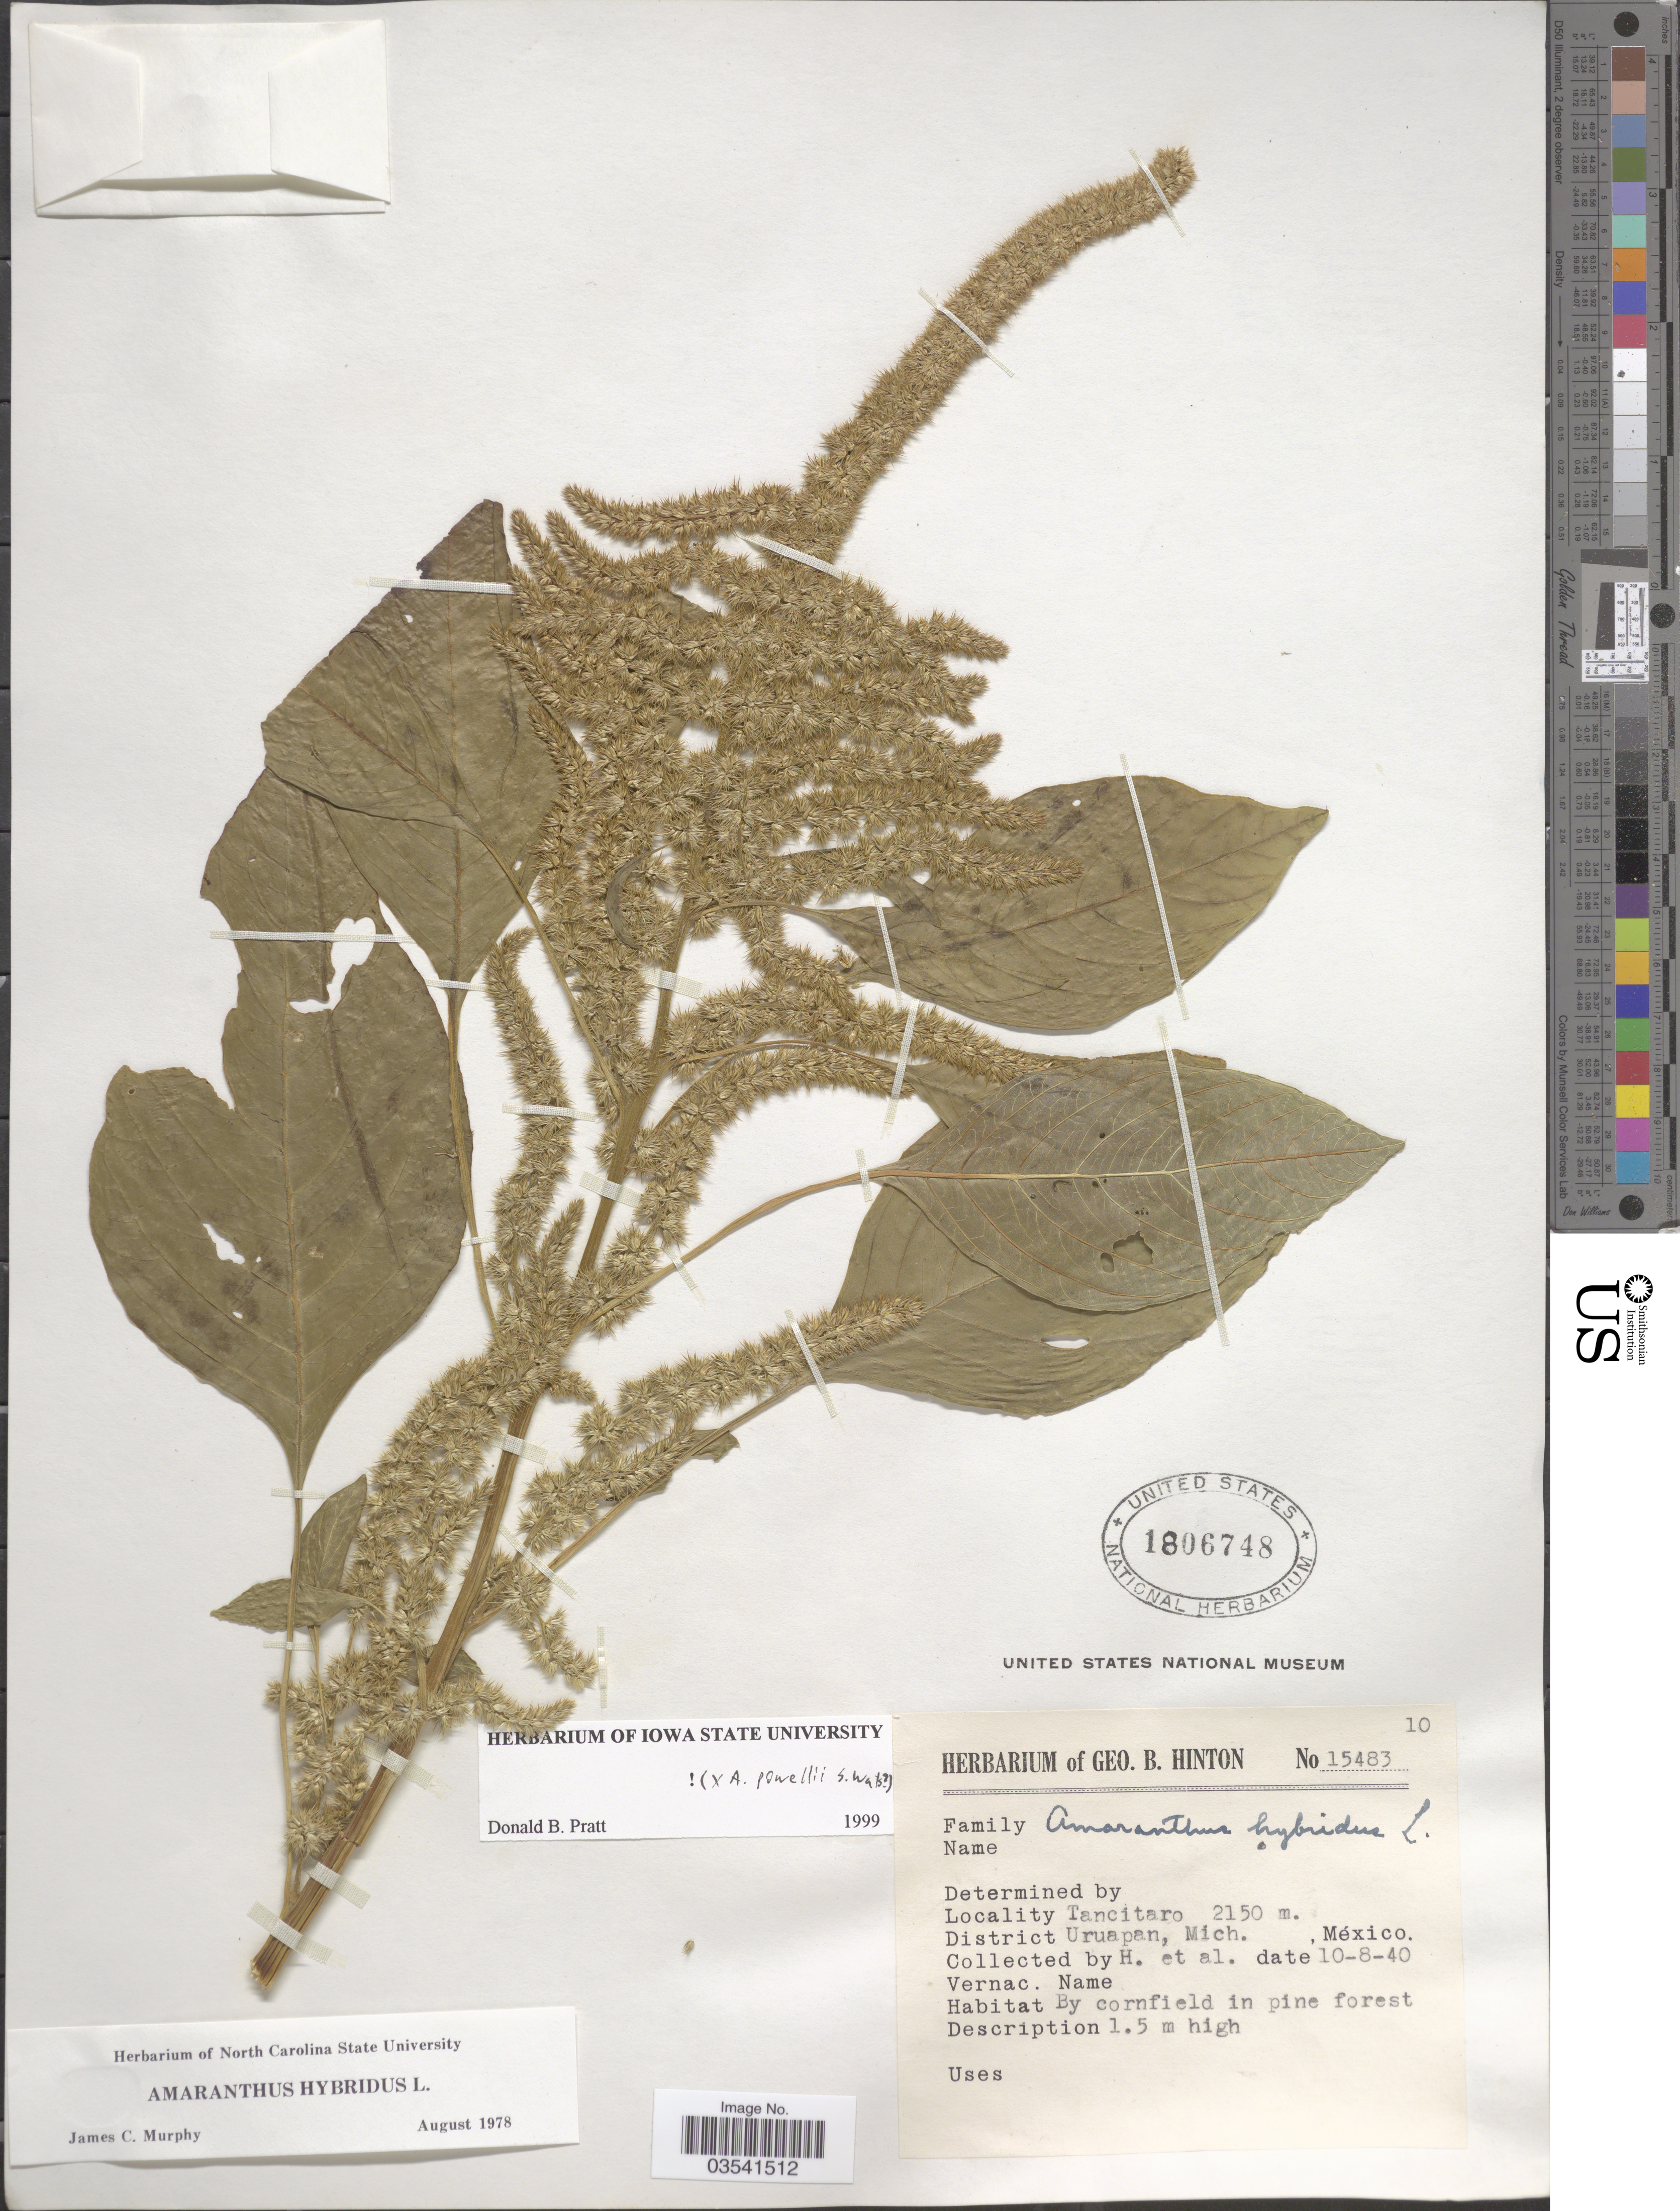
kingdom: Plantae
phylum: Tracheophyta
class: Magnoliopsida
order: Caryophyllales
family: Amaranthaceae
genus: Amaranthus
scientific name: Amaranthus hybridus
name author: L.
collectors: G. B. Hinton & et al.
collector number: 15483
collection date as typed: Transcribed d/m/y: 10/8/40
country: Mexico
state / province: Michoacán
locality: Tancitaro. District Uruapan.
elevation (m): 2150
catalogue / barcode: US 1806748